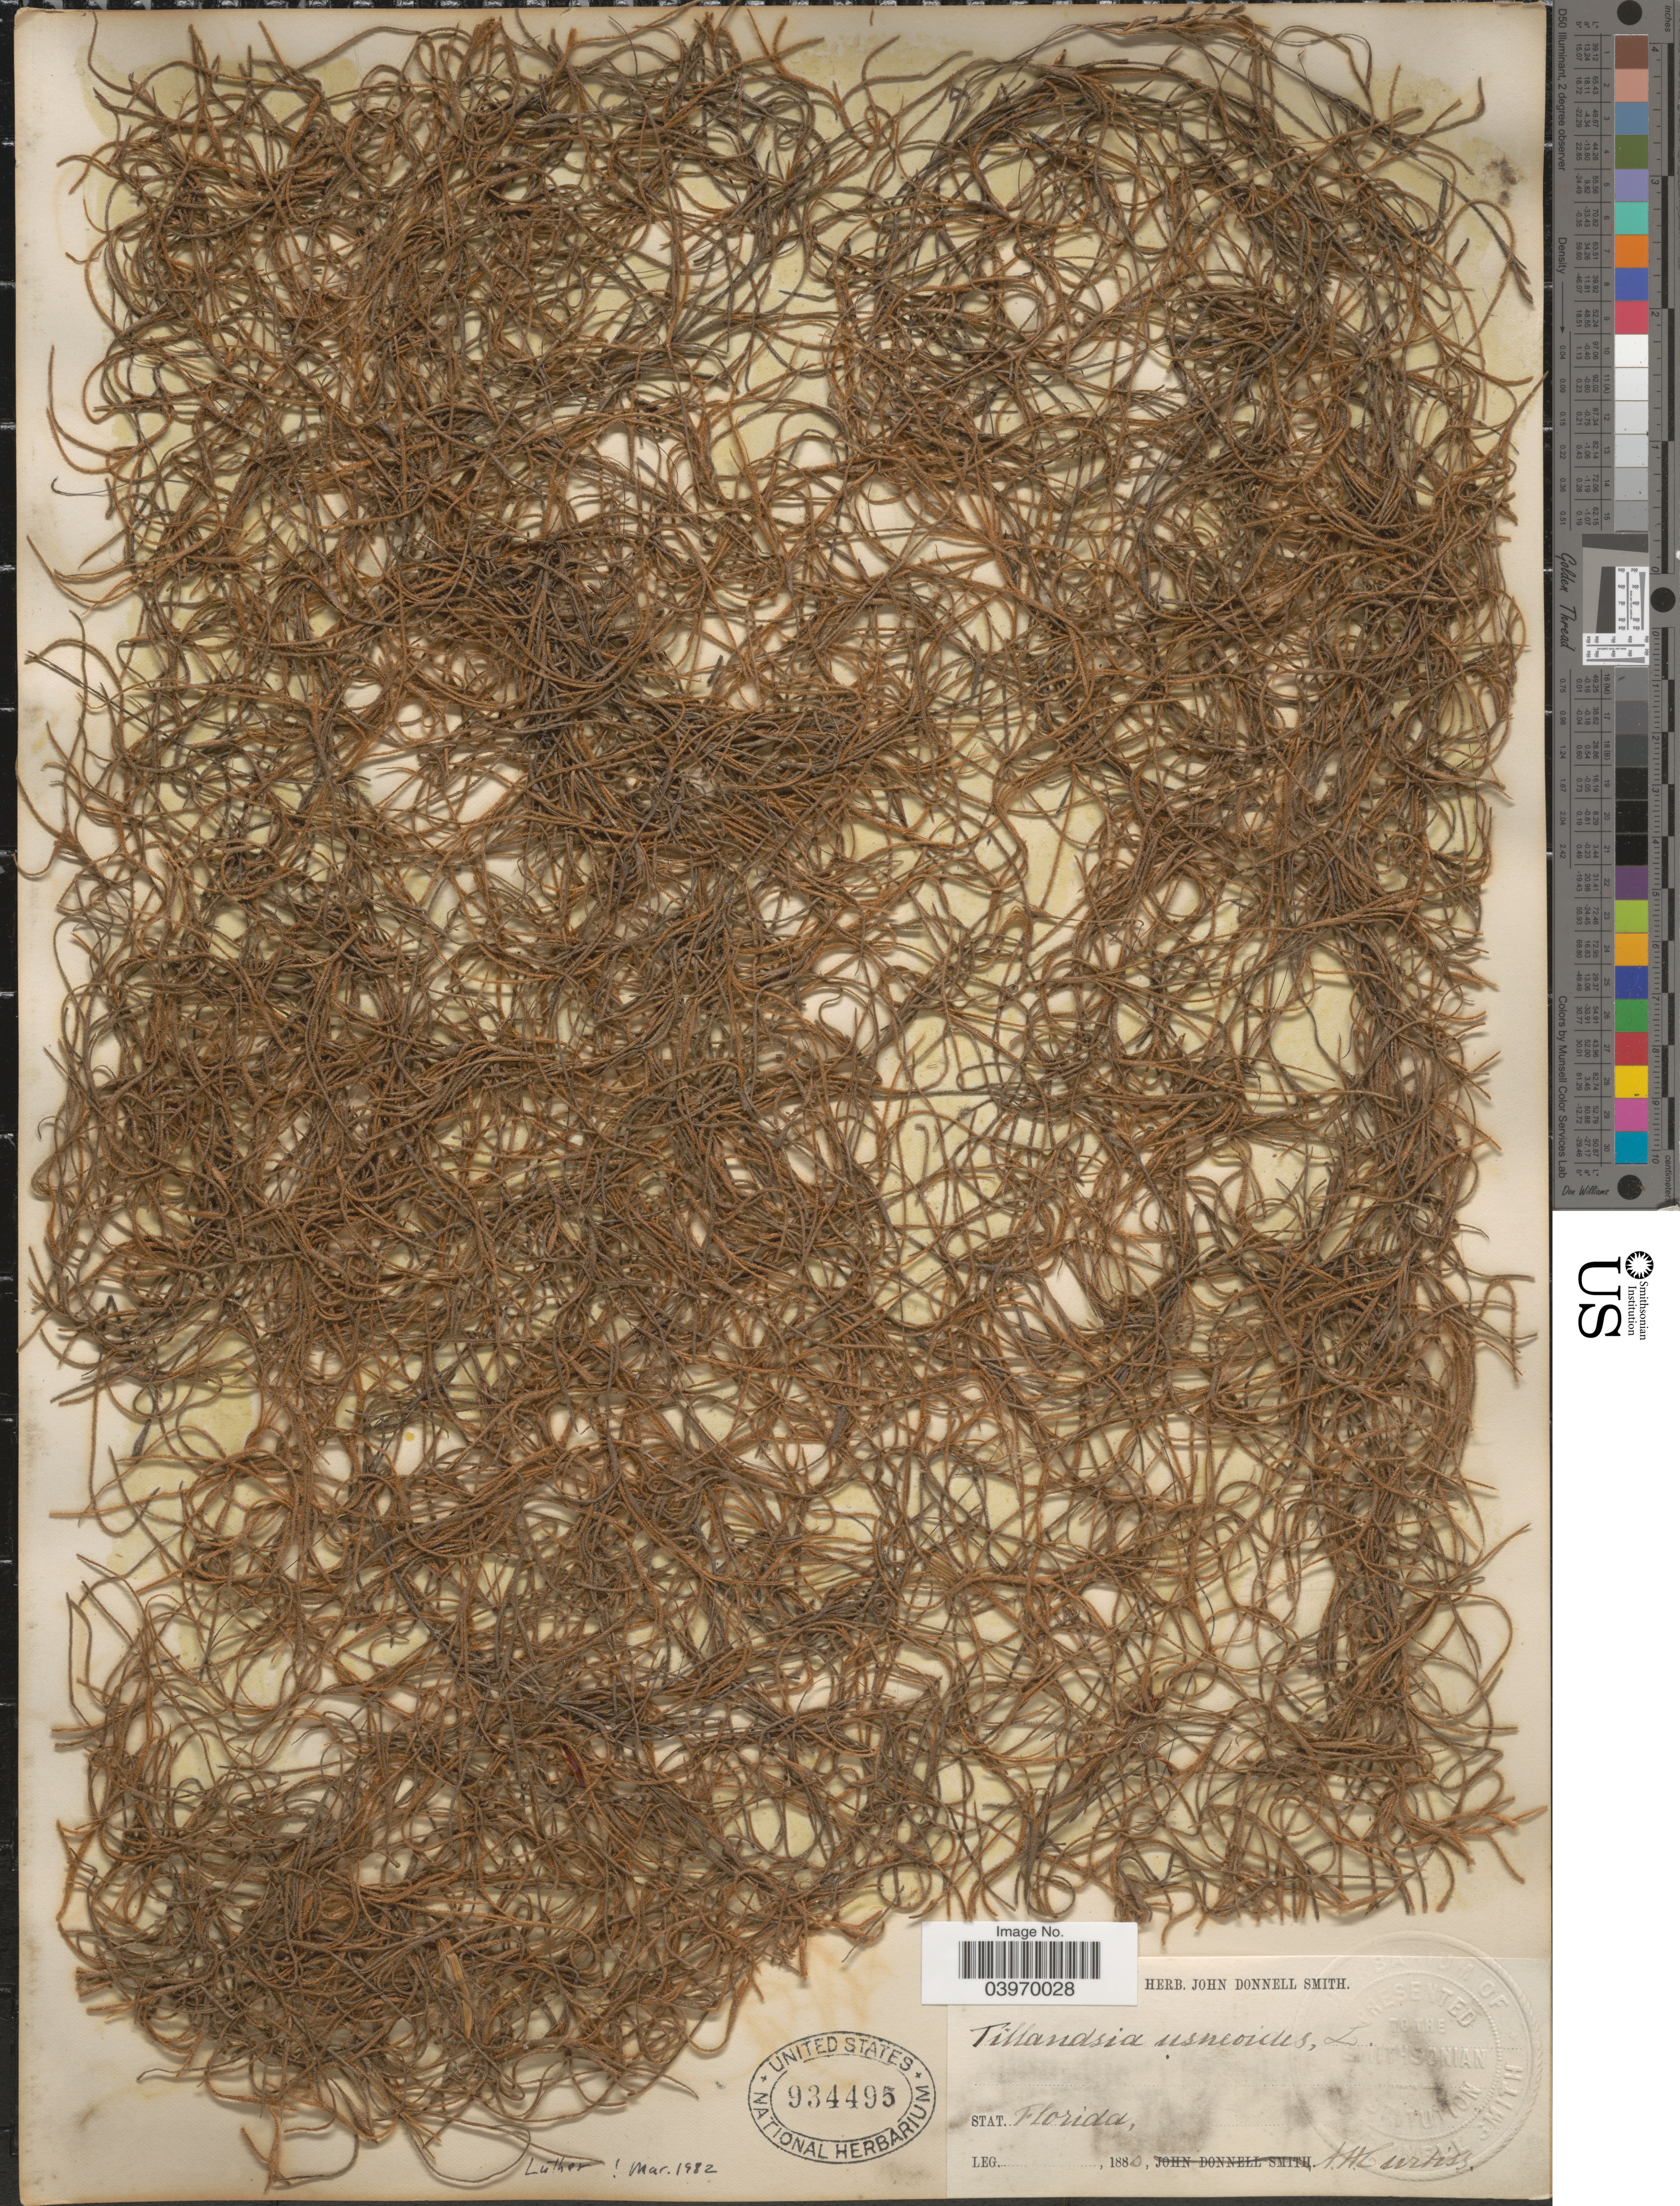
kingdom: Plantae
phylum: Tracheophyta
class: Liliopsida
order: Poales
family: Bromeliaceae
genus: Tillandsia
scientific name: Tillandsia usneoides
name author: (L.) L.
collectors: A. H. Curtiss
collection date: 1880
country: United States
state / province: Florida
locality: Stat. Florida.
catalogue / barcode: US 934495